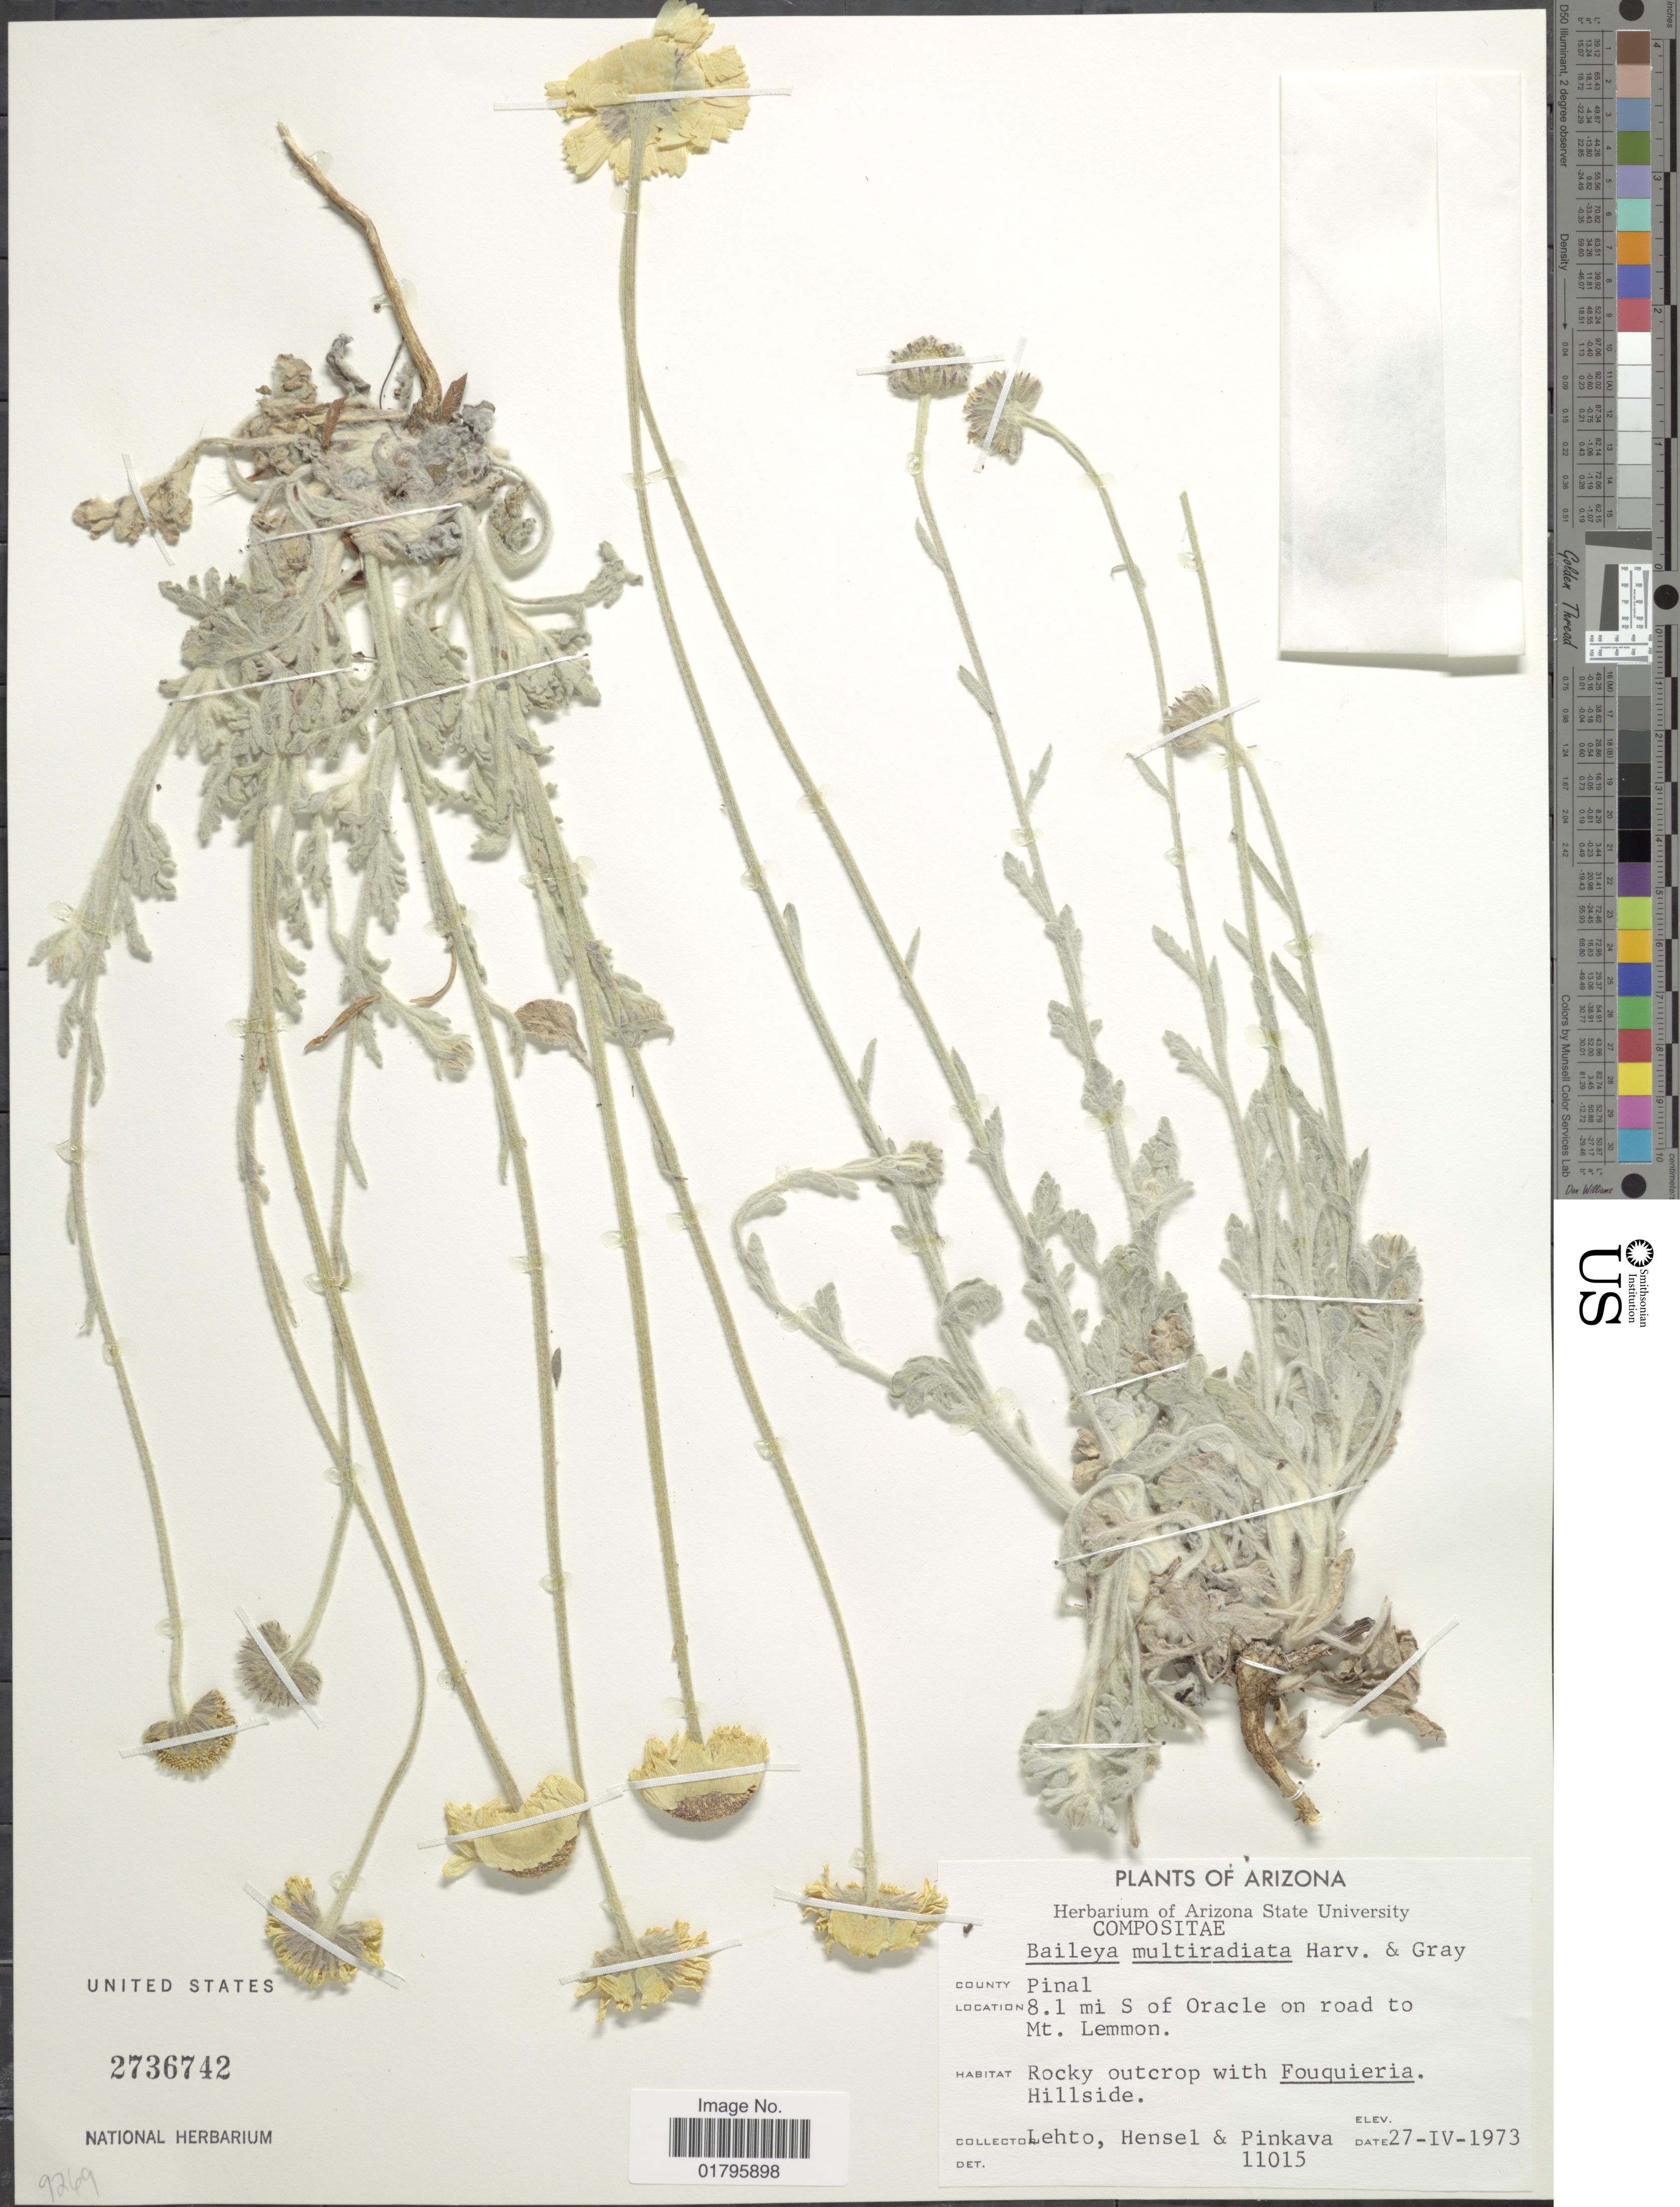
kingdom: Plantae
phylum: Tracheophyta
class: Magnoliopsida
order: Asterales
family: Asteraceae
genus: Baileya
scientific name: Baileya multiradiata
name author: Harv. & A. Gray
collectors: -. Lehto, -. Hensel & -. Pinkava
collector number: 11015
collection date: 1973-04-27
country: United States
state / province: Arizona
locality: Arizona, County Pinal 8.1 mi S of Oracle on road to Mt. Lemon.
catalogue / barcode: US 2736742